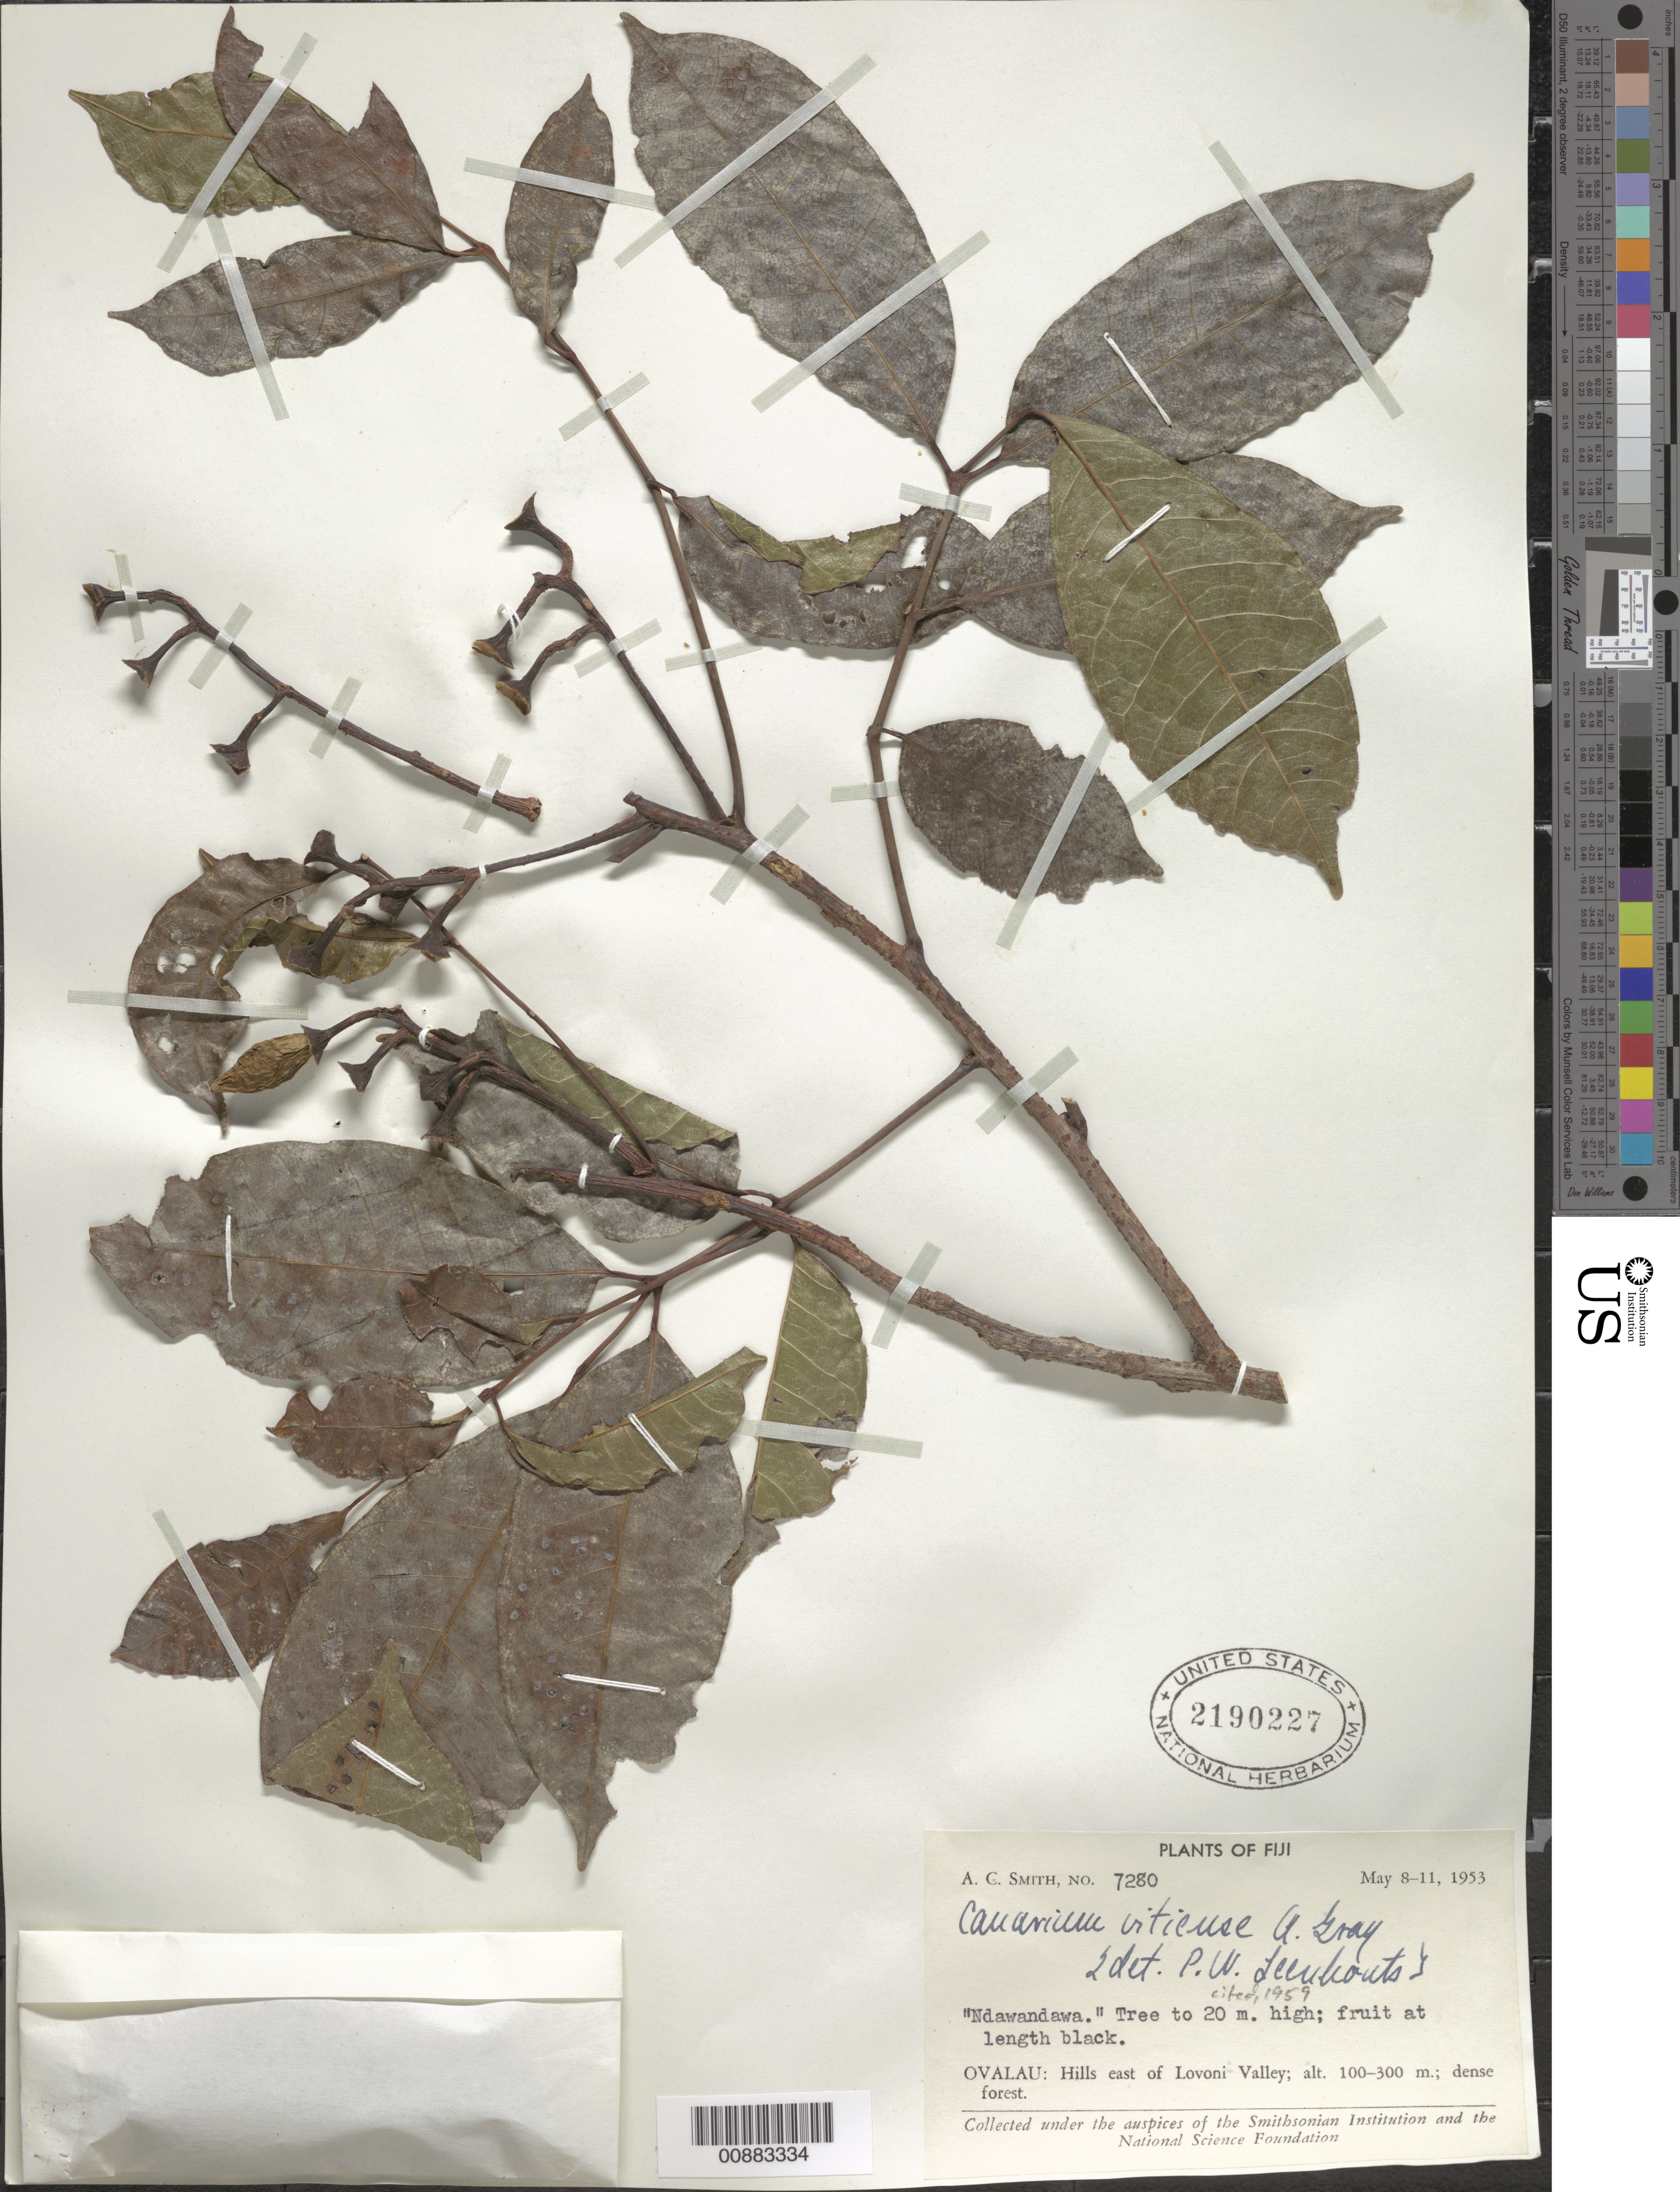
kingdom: Plantae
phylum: Tracheophyta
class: Magnoliopsida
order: Sapindales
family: Burseraceae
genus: Canarium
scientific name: Canarium vitiense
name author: A. Gray in Wilkes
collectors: C. A. Smith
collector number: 7280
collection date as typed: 08 May 1953 to 11 May 1953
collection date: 1953-05-08/1953-05-11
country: Fiji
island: Ovalau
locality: Hills east of Lovoni Valley.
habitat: Dense forest.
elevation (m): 100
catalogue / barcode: US 2190227